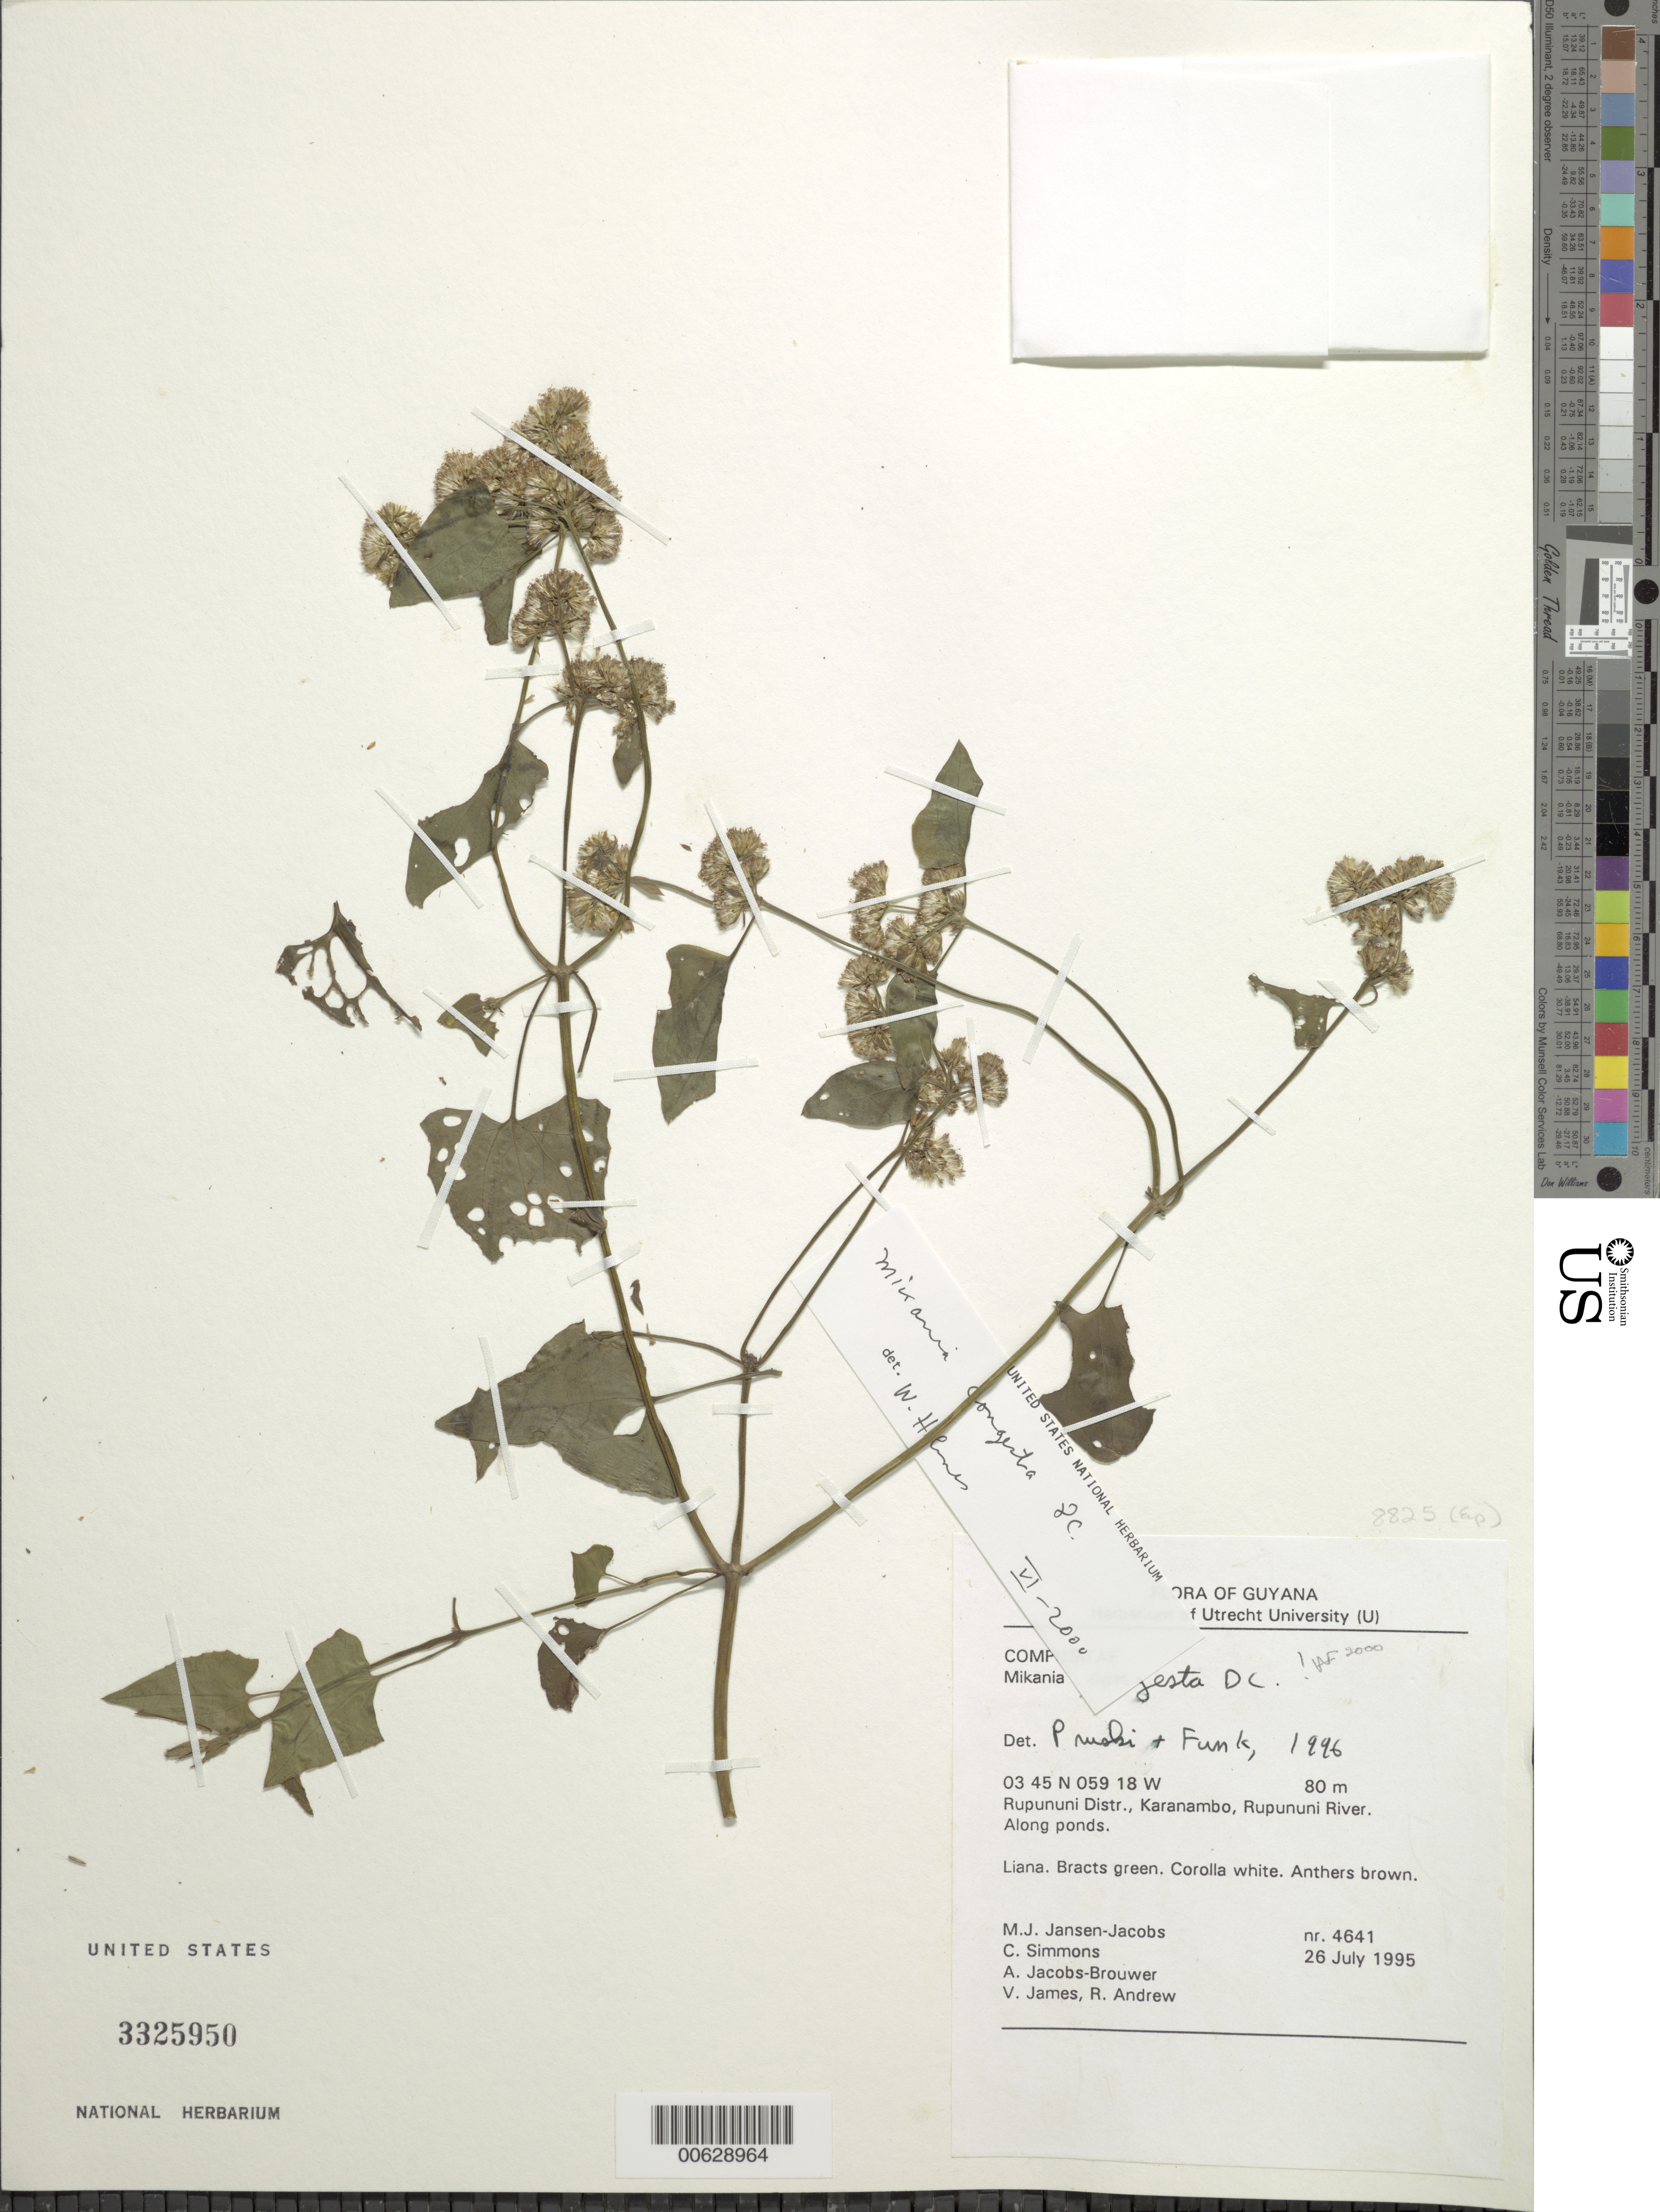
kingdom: Plantae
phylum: Tracheophyta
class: Magnoliopsida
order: Asterales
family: Asteraceae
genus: Mikania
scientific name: Mikania congesta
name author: DC.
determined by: Holmes, W.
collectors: M. J. Jansen-Jacobs, C. Simons, A. Jacobs-Brouwer, V. James & R. Andrew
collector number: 4641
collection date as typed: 26-Jul-95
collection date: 1995-07-26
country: Guyana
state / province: U. Takutu-U. Essequibo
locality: Karanambo, Rupununi River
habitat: Along ponds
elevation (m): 80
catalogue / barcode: US 3325950